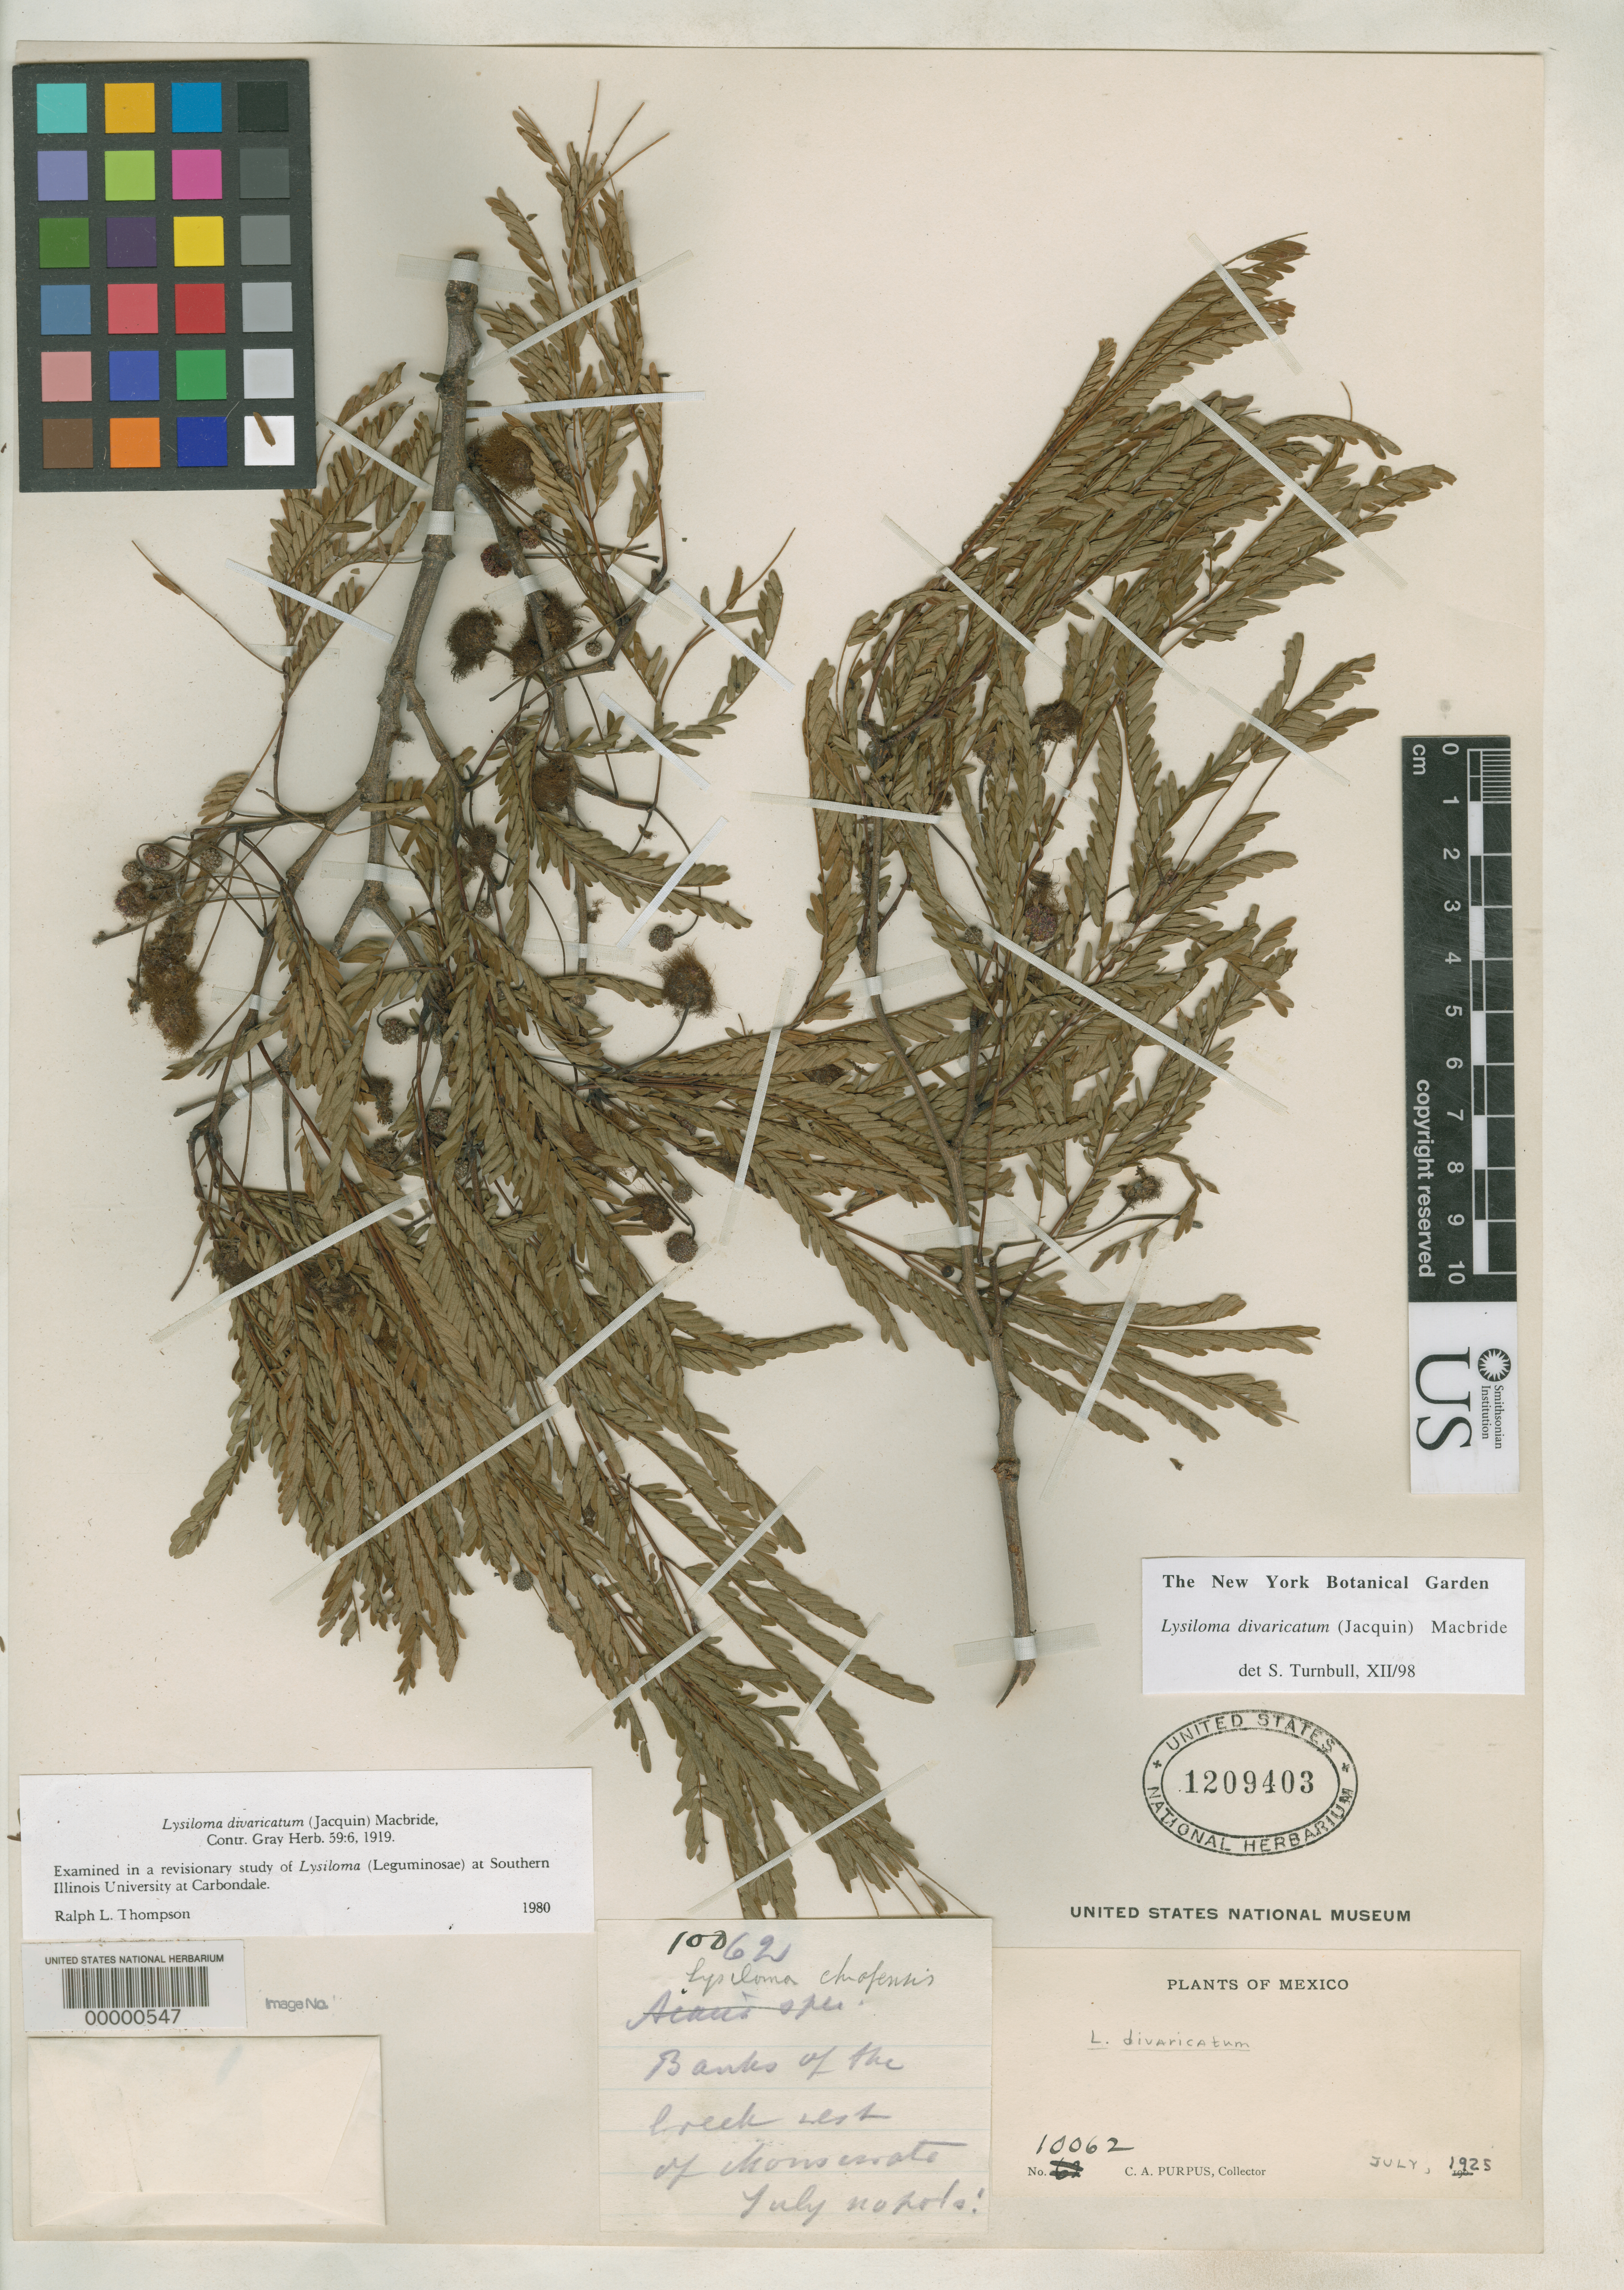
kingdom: Plantae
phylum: Tracheophyta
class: Magnoliopsida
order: Fabales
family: Fabaceae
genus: Lysiloma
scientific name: Lysiloma chiapensis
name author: Britton & Rose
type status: Type Collection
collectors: C. A. Purpus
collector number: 10062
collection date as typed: Jul 1925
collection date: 1925-07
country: Mexico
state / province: Chiapas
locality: Banks of creek W of Monserrate.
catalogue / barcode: US 1209403